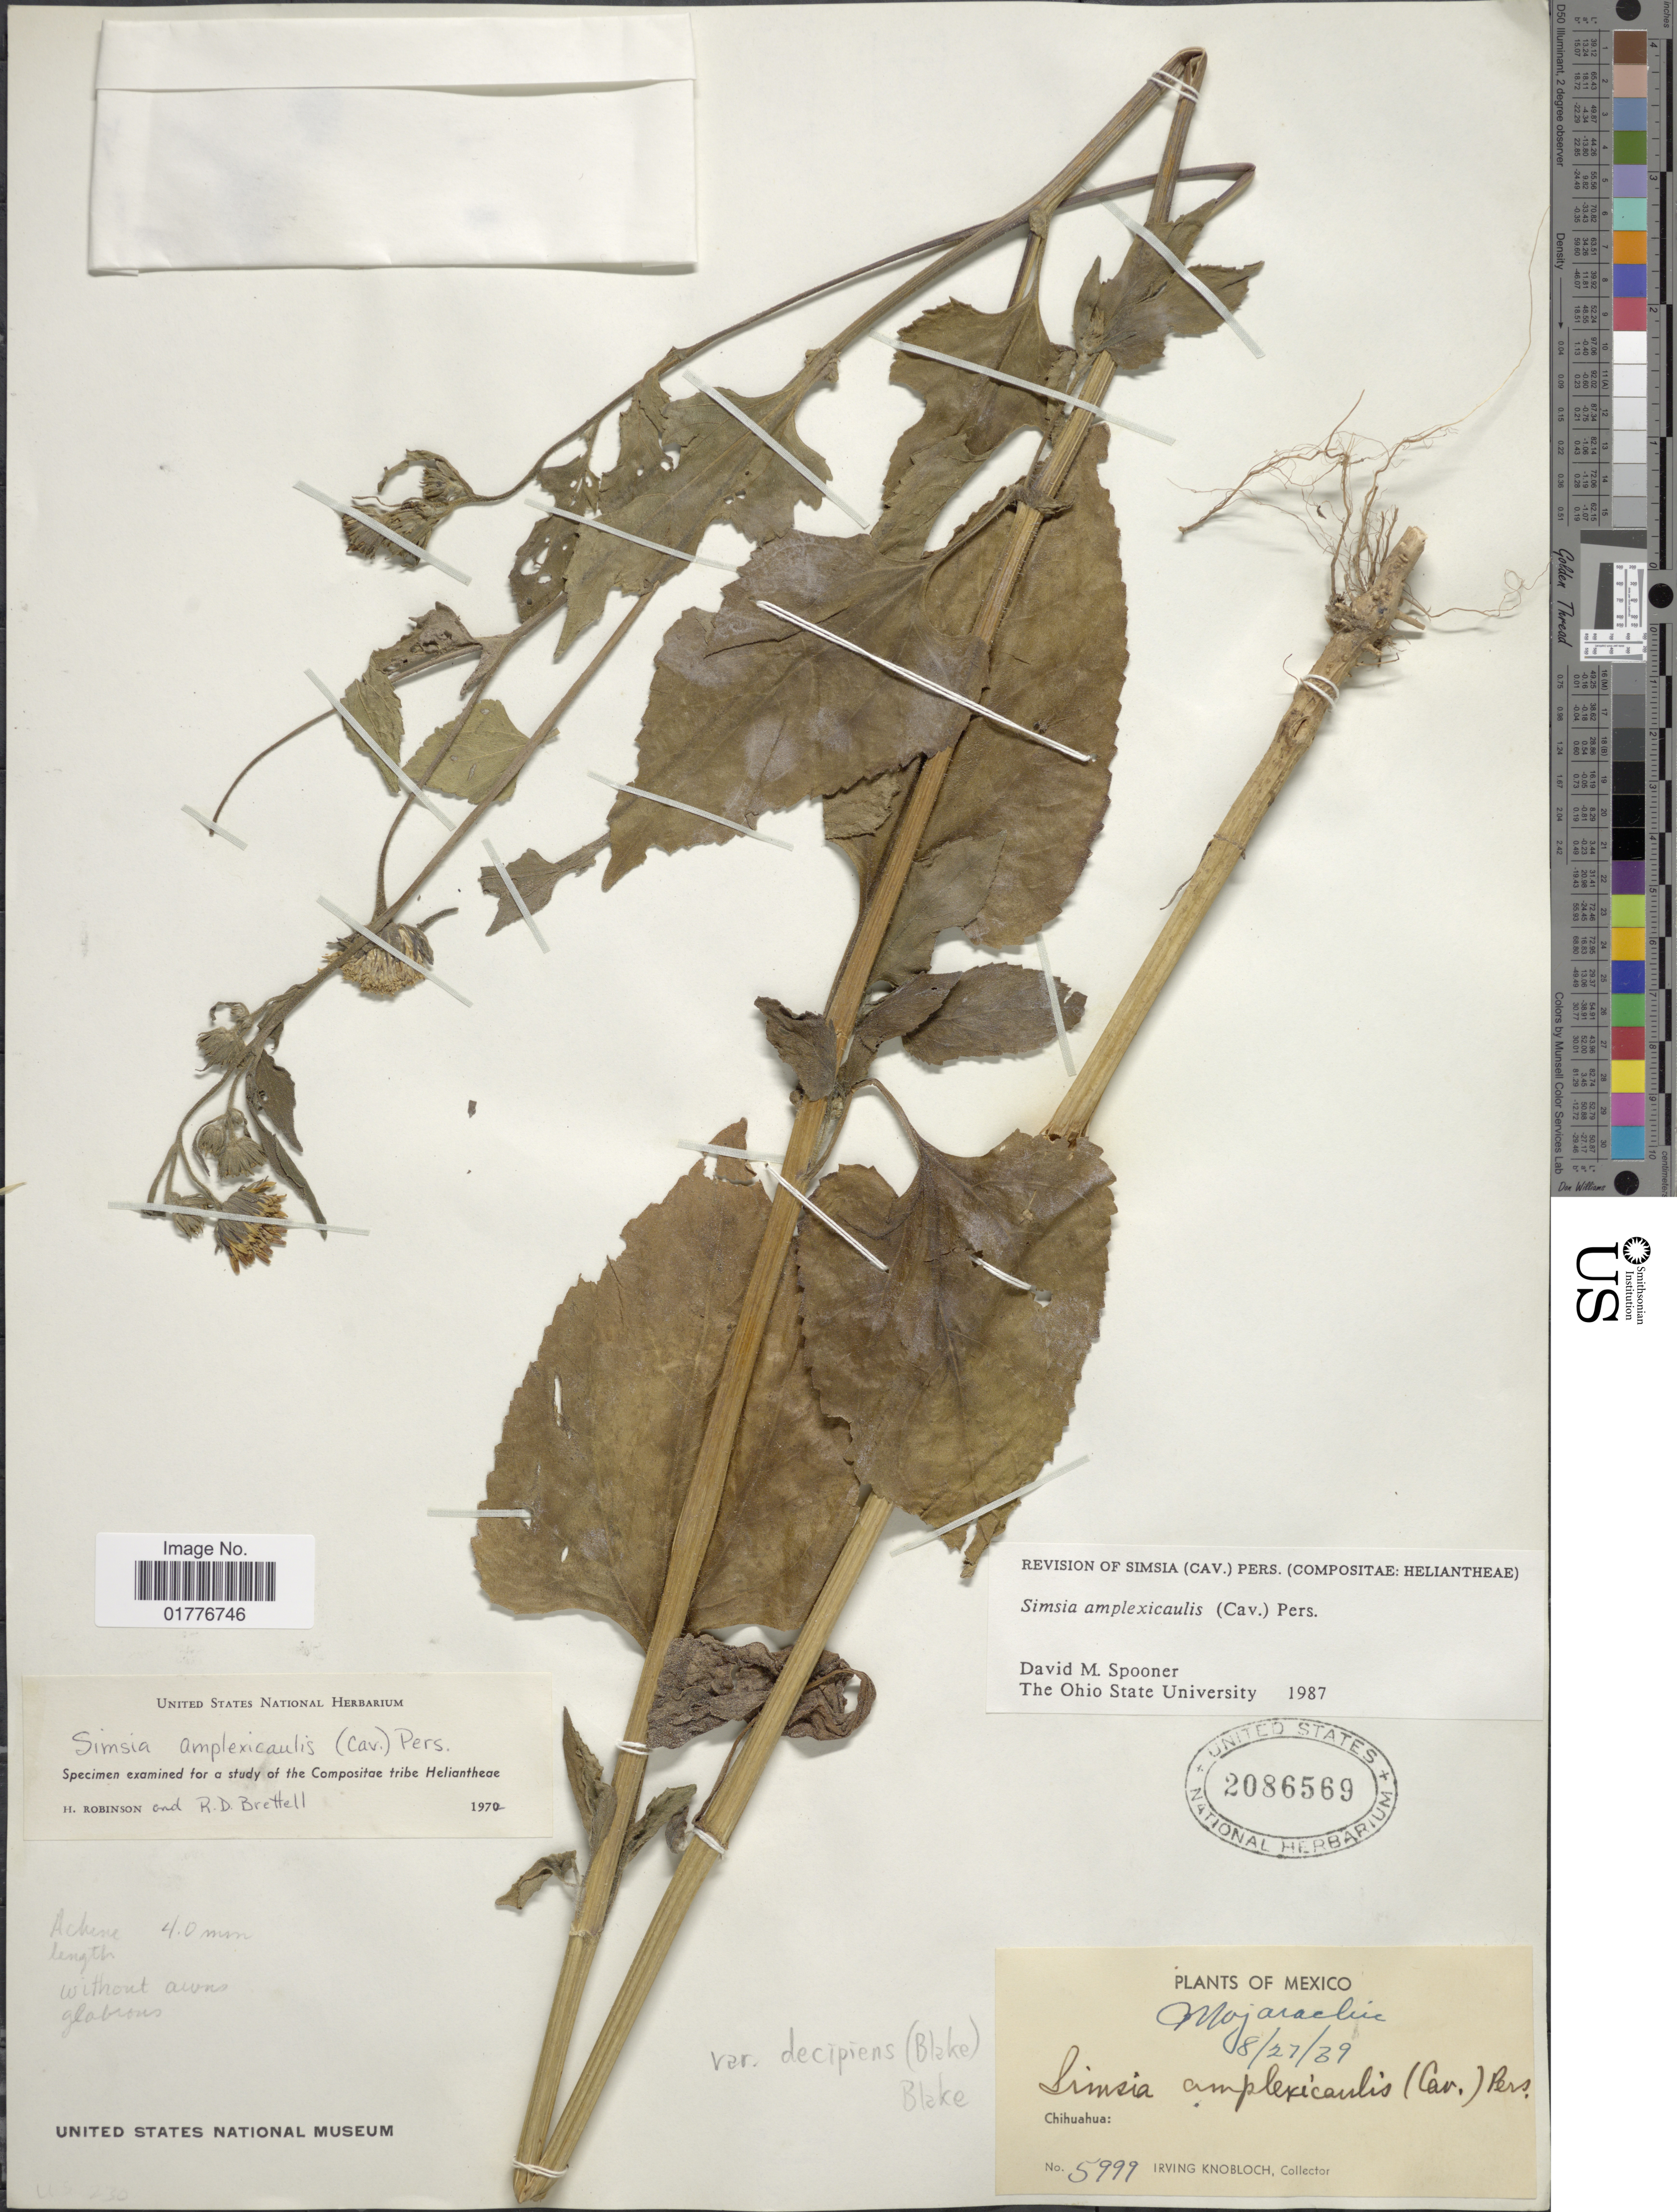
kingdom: Plantae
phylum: Tracheophyta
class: Magnoliopsida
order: Asterales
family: Asteraceae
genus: Simsia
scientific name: Simsia amplexicaulis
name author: (Cav.) Pers.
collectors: I. W. Knobloch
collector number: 5999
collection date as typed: Transcribed d/m/y: 27/8/39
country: Mexico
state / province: Chihuahua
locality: Mojarachi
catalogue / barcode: US 2086569